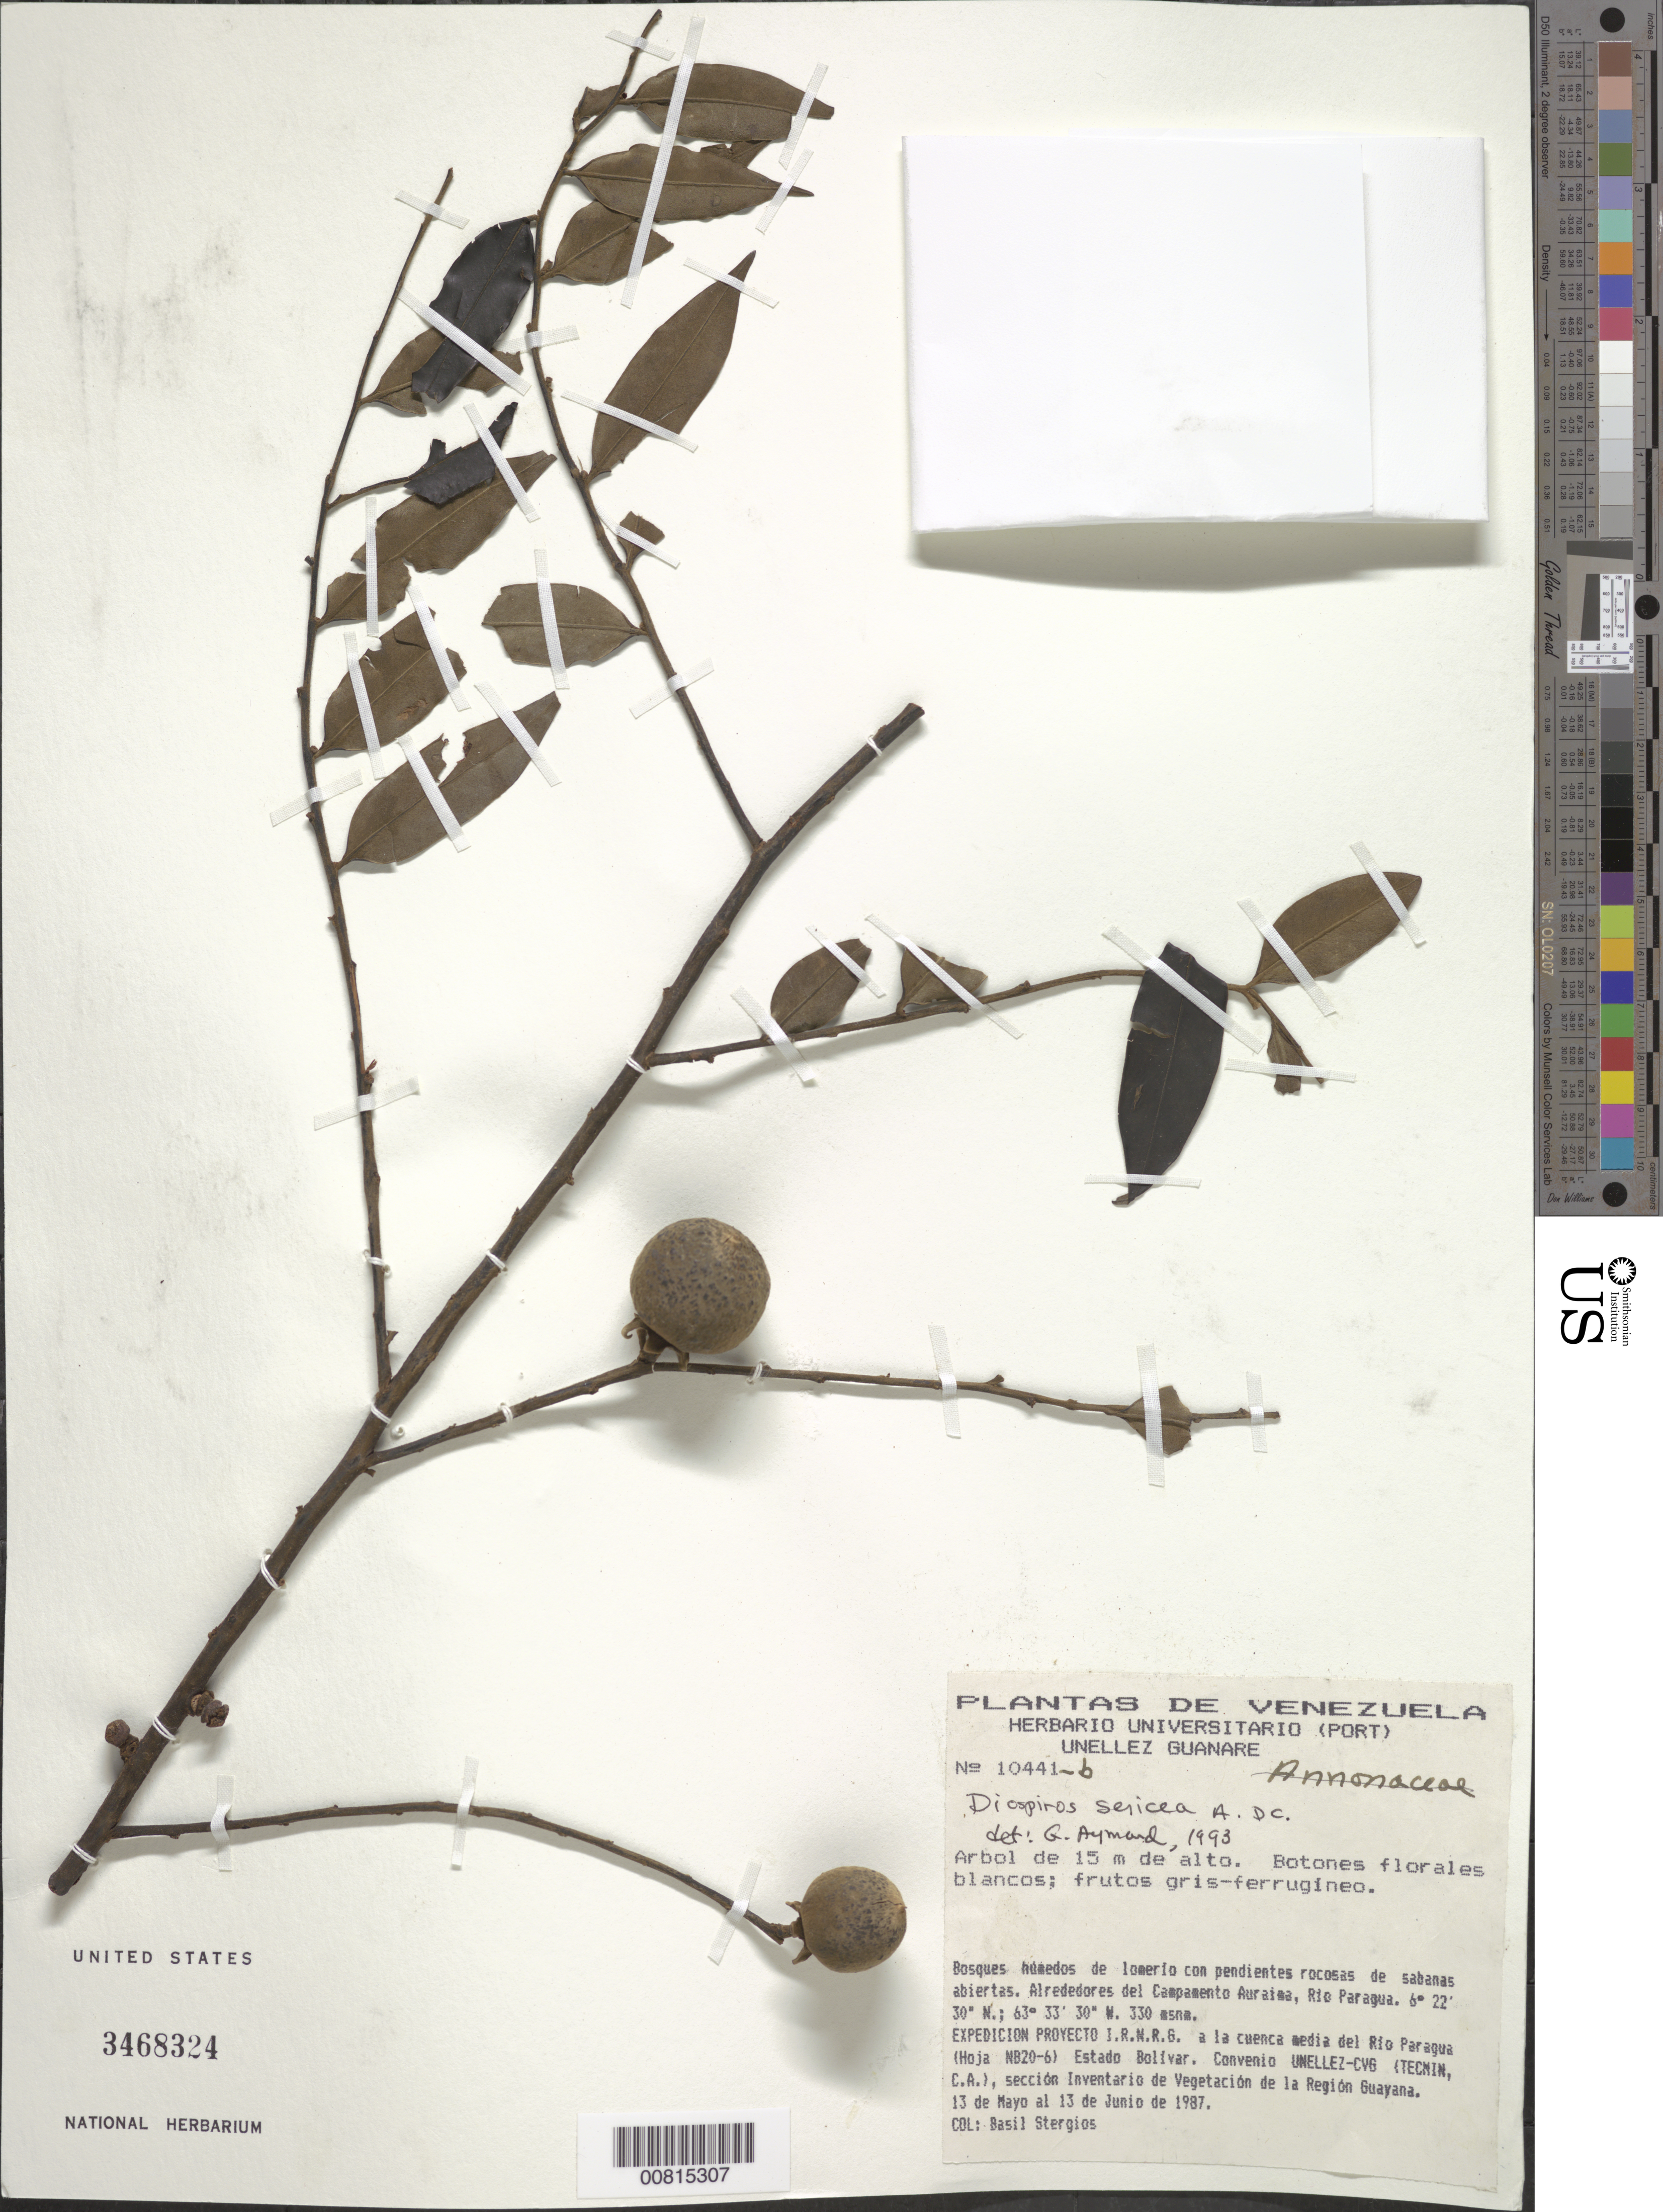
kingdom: Plantae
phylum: Tracheophyta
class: Magnoliopsida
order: Ericales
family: Ebenaceae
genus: Diospyros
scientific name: Diospyros sericea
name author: A. DC.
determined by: Aymard C., G. A., (PORT), Univ. Nac. Exp. de los Llanos Ezequiel Zamora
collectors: B. G. Stergios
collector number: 10441 b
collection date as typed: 13-May-87 to 13-Jun-87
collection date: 1987-05-13/1987-06-13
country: Venezuela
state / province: Bolívar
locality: Río Paragua, Campamento Auraima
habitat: Bosques humedos de lomerio con pendientes rocosas de sabanas abiertas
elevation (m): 330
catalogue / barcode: US 3468324